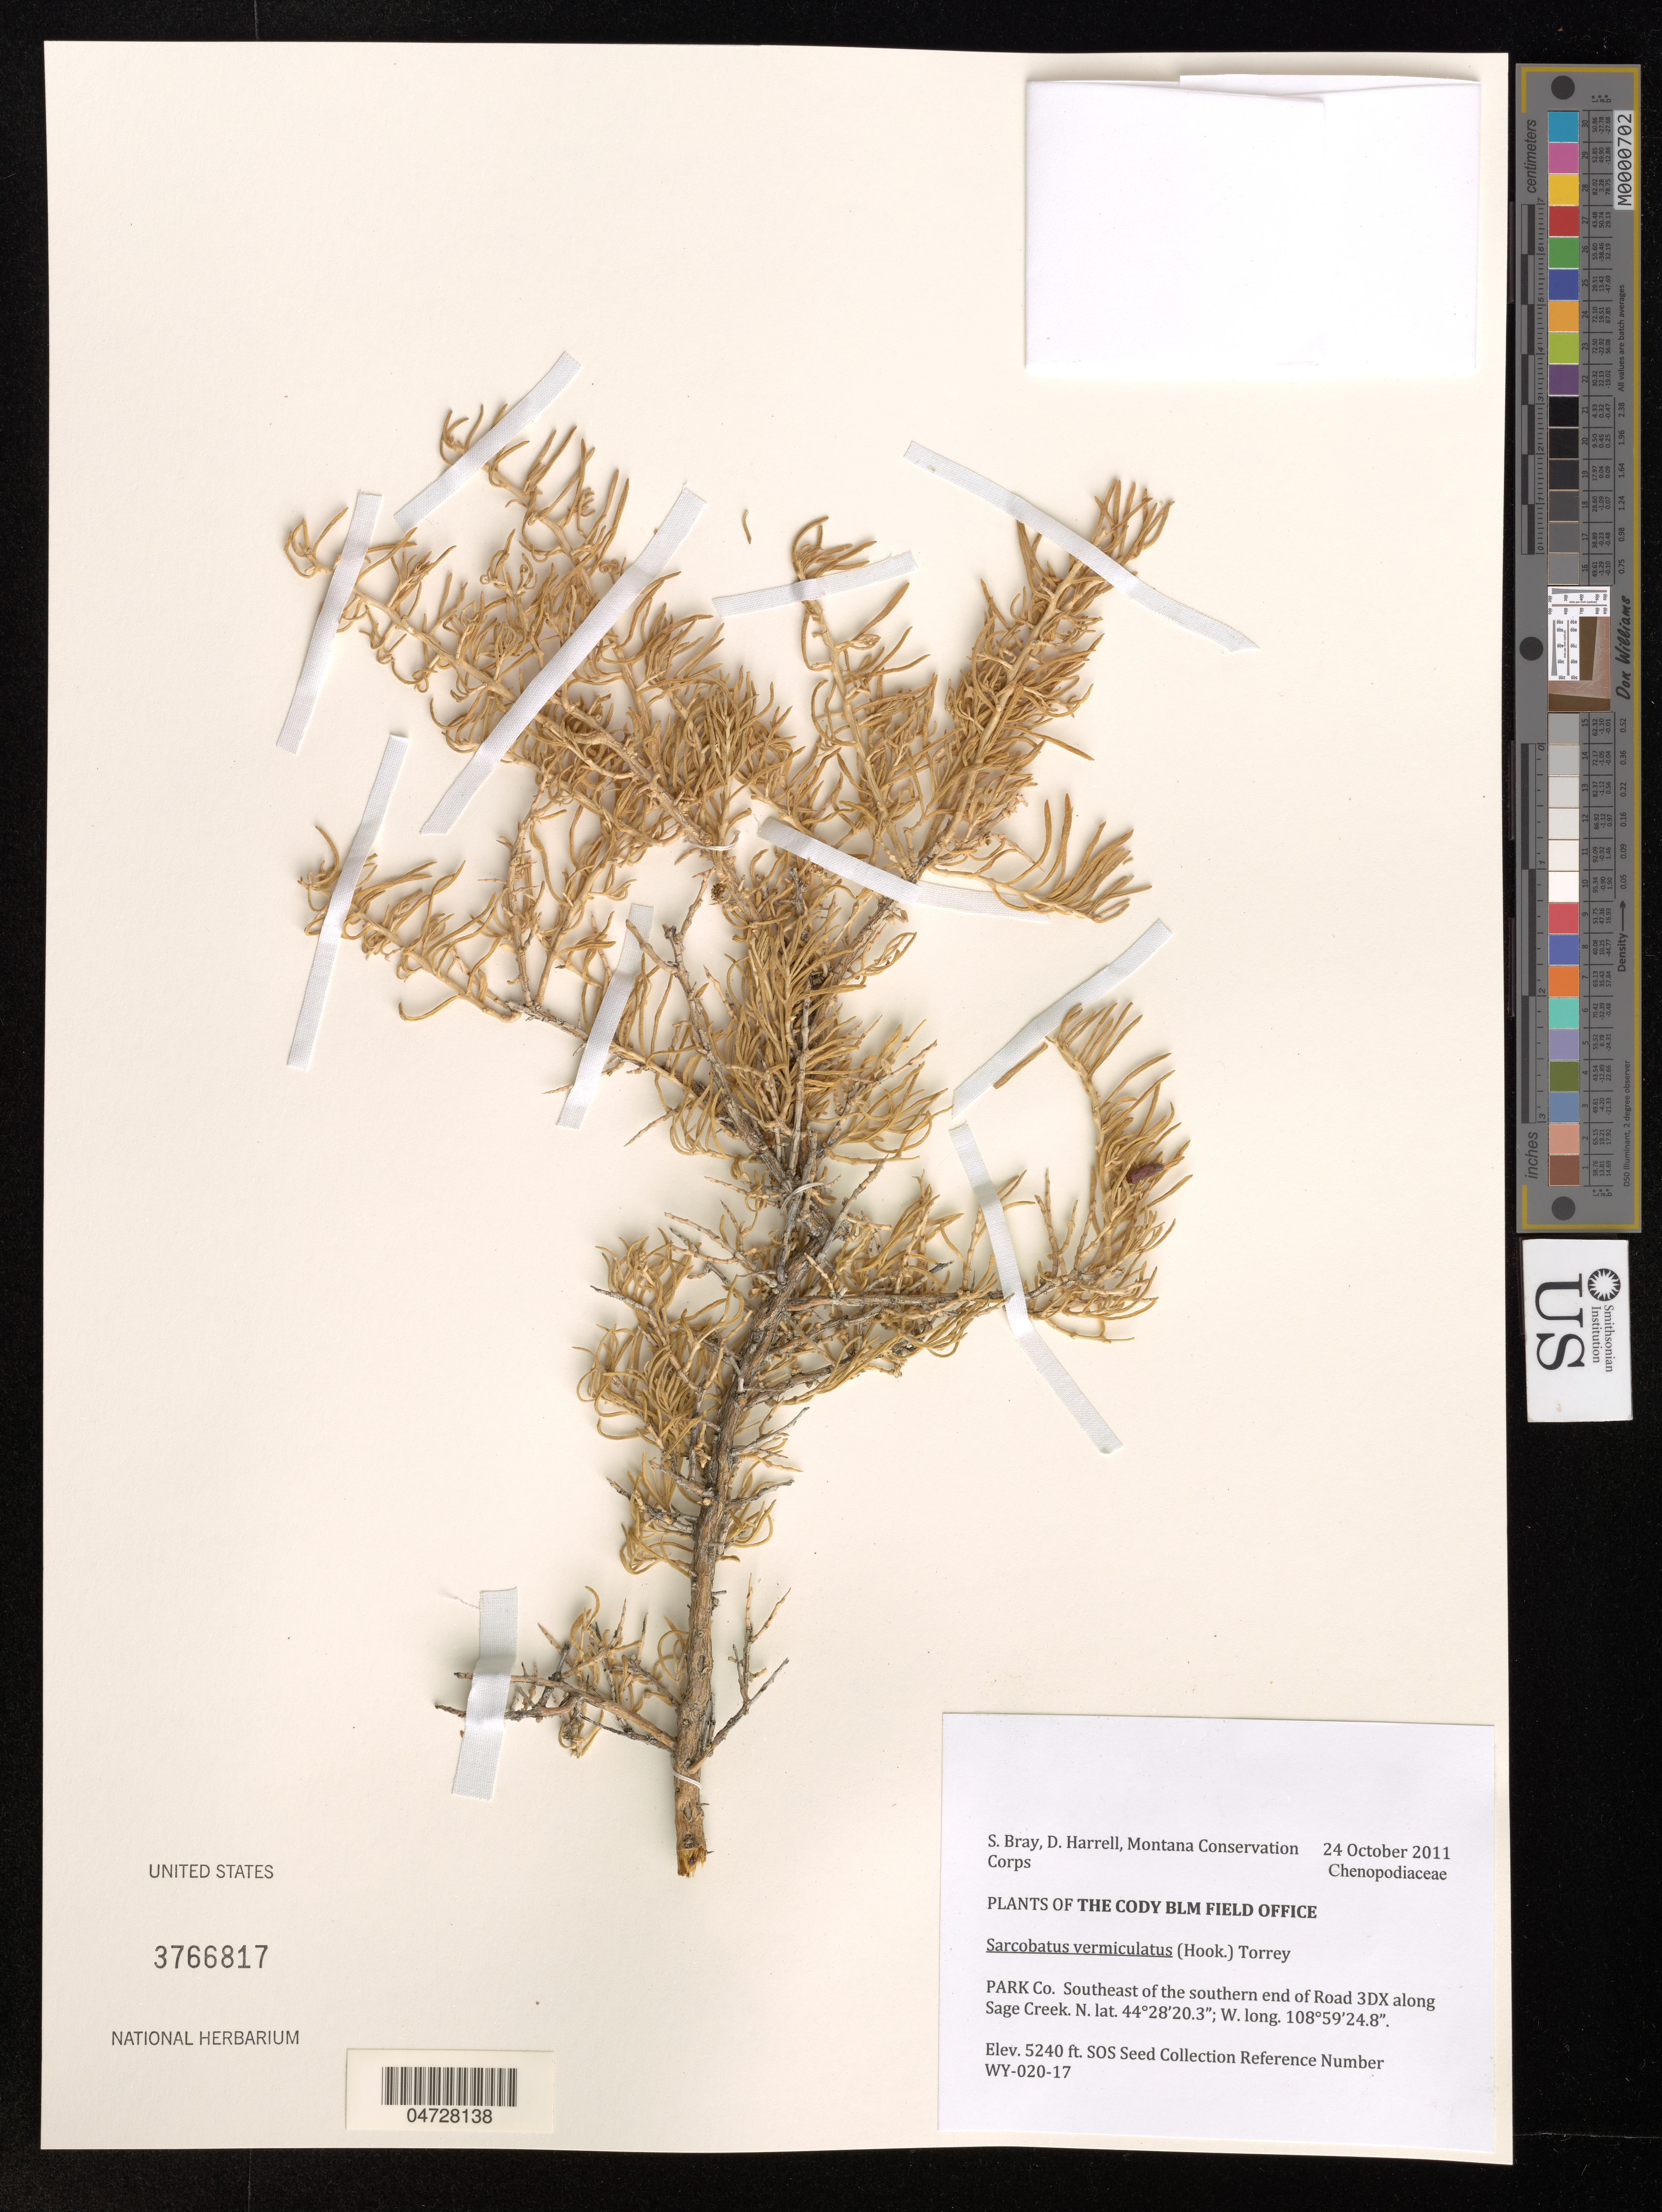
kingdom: Plantae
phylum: Tracheophyta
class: Magnoliopsida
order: Caryophyllales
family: Sarcobataceae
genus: Sarcobatus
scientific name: Sarcobatus vermiculatus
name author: (Hook.) Torr.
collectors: S. Bray, D. Harrell & Montana Conservation Corps.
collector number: WY-020-17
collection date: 2011-10-24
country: United States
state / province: Wyoming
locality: The Cody BLM Field Office. Park Co. Southeast of the southern end of Road 3DX along Sage Creek.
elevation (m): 1597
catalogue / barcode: US 3766817